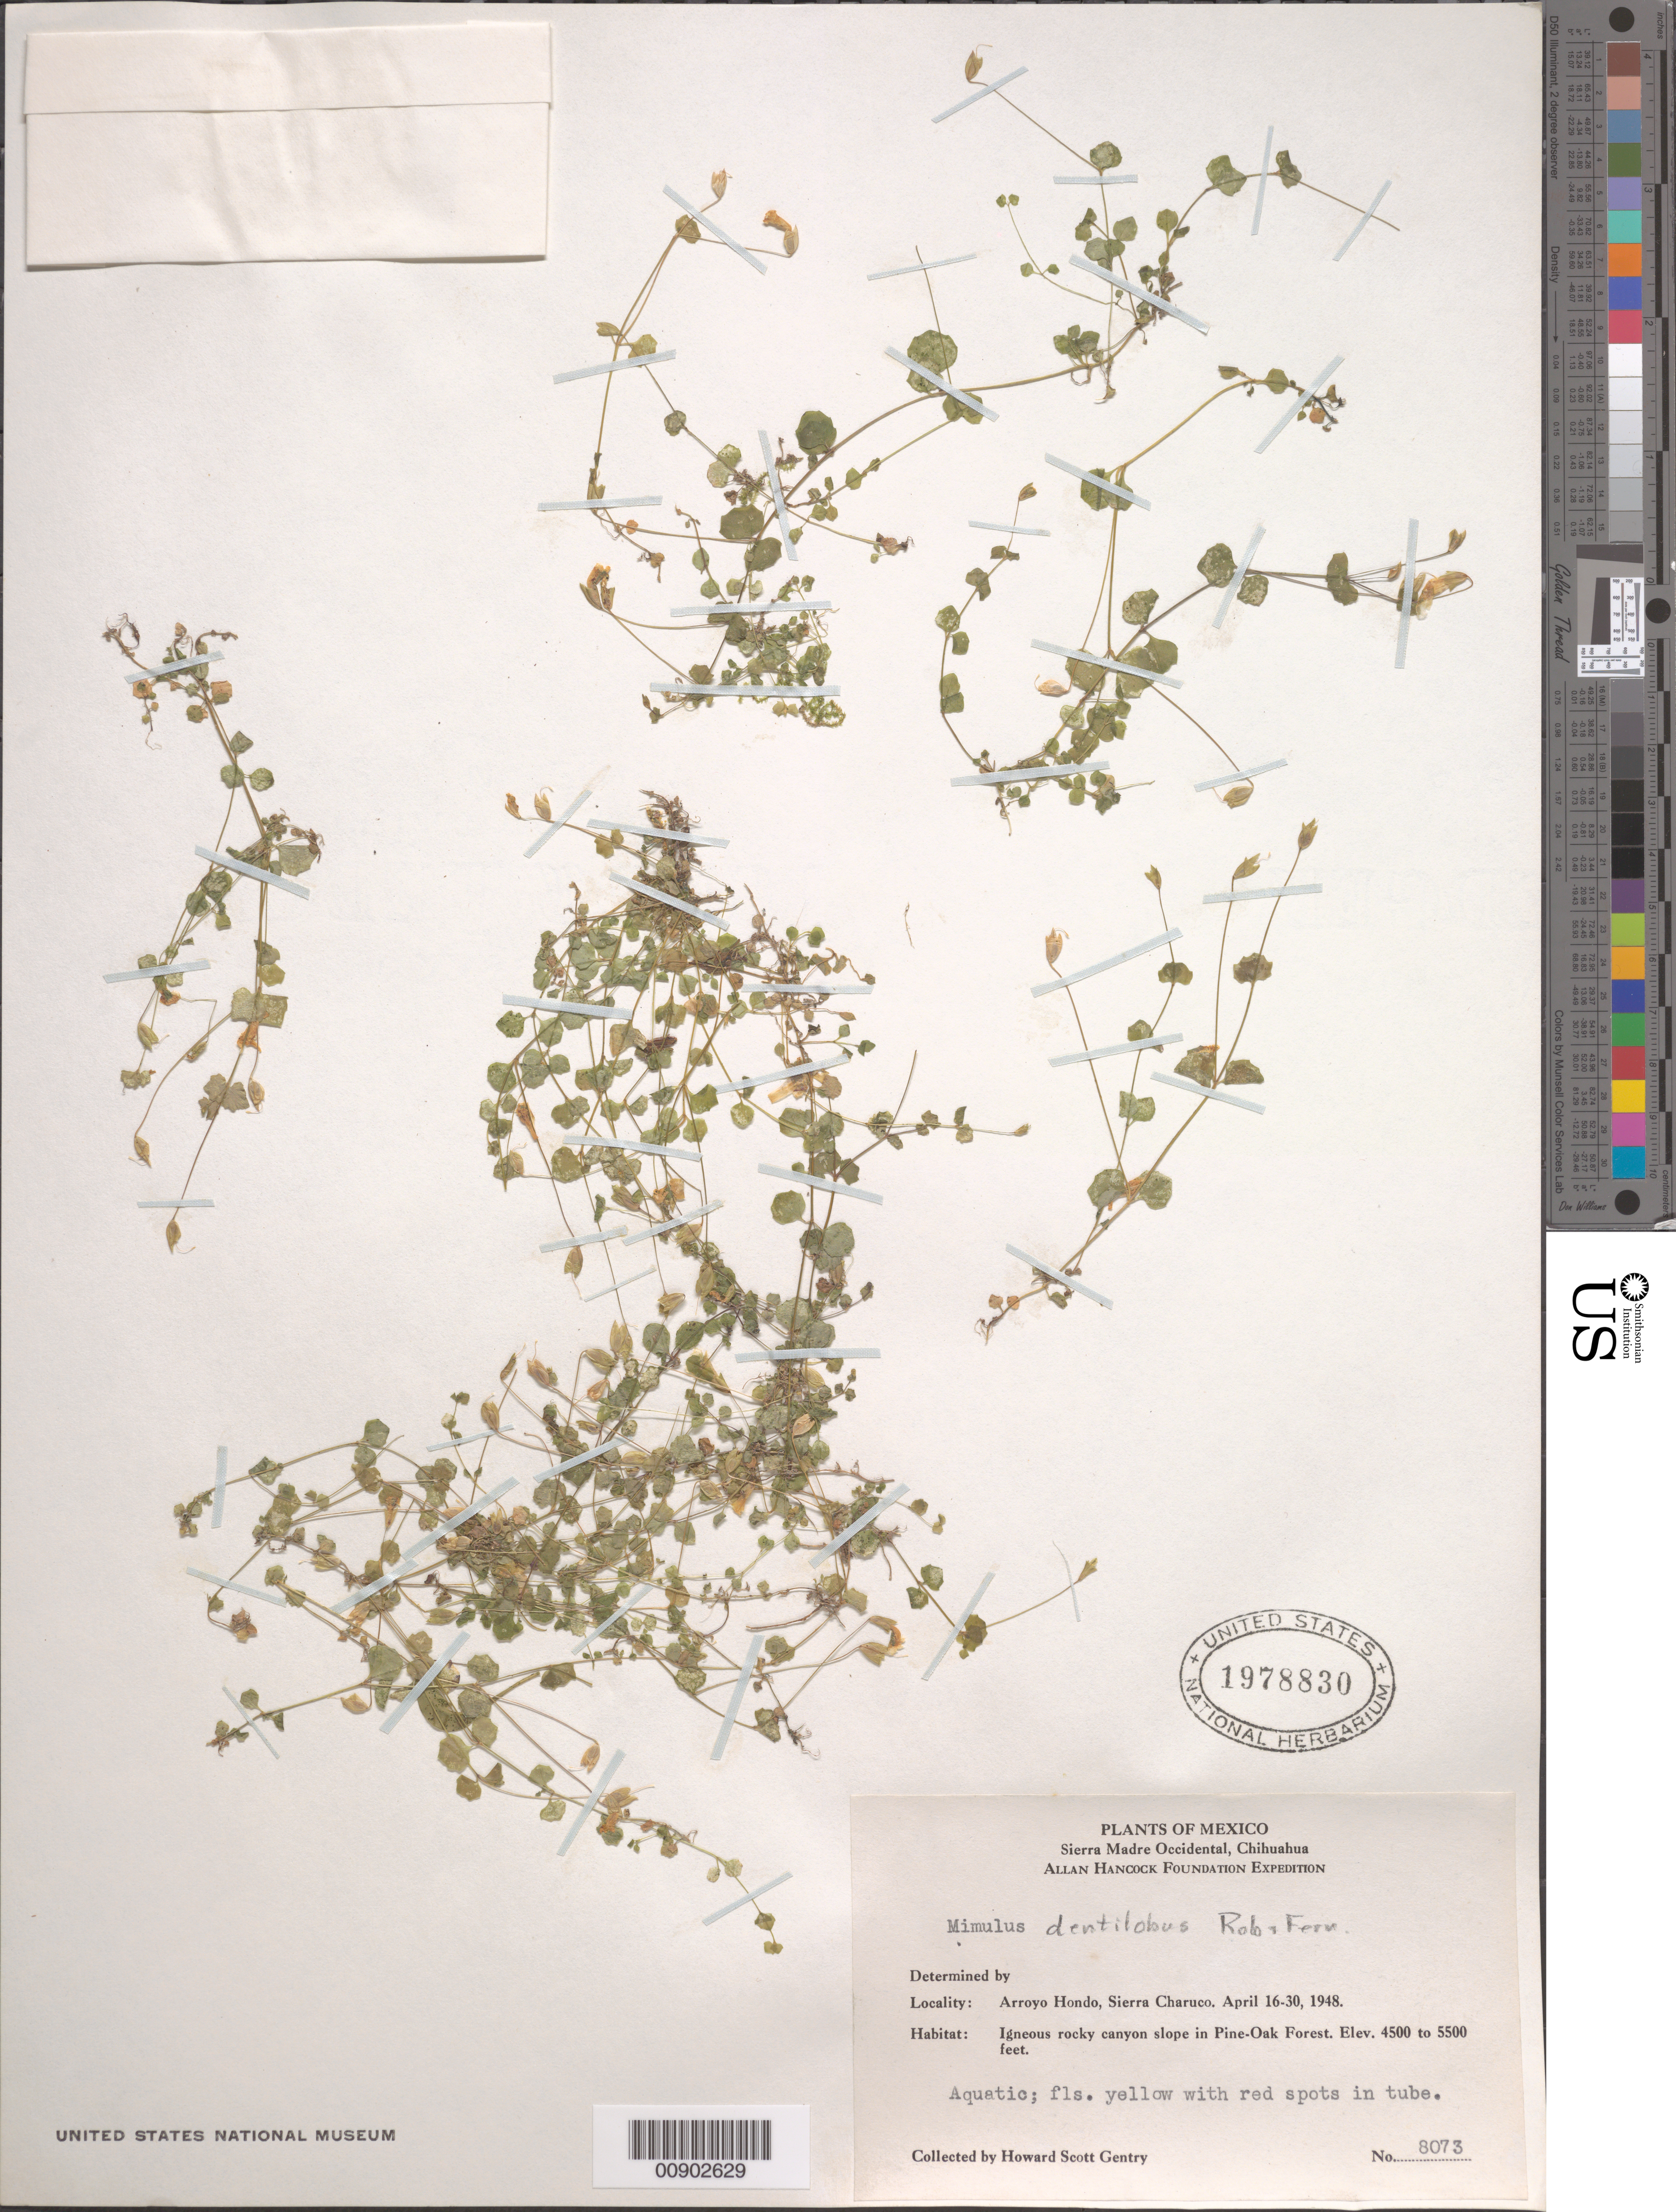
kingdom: Plantae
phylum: Tracheophyta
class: Magnoliopsida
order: Lamiales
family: Phrymaceae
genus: Mimulus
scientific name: Mimulus dentilobus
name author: B.L. Rob. & Fernald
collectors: H. S. Gentry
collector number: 8073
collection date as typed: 16 Apr 1948 to 30 Apr 1948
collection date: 1948-04-16/1948-04-30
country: Mexico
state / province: Chihuahua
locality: Arroyo hondo, Sierra Charuco. Sierra Madre Occidental, Chihuahua.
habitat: Aquatic. Igeneous rocky canyon slope in Pine-Oak Forest.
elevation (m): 1372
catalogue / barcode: US 1978830